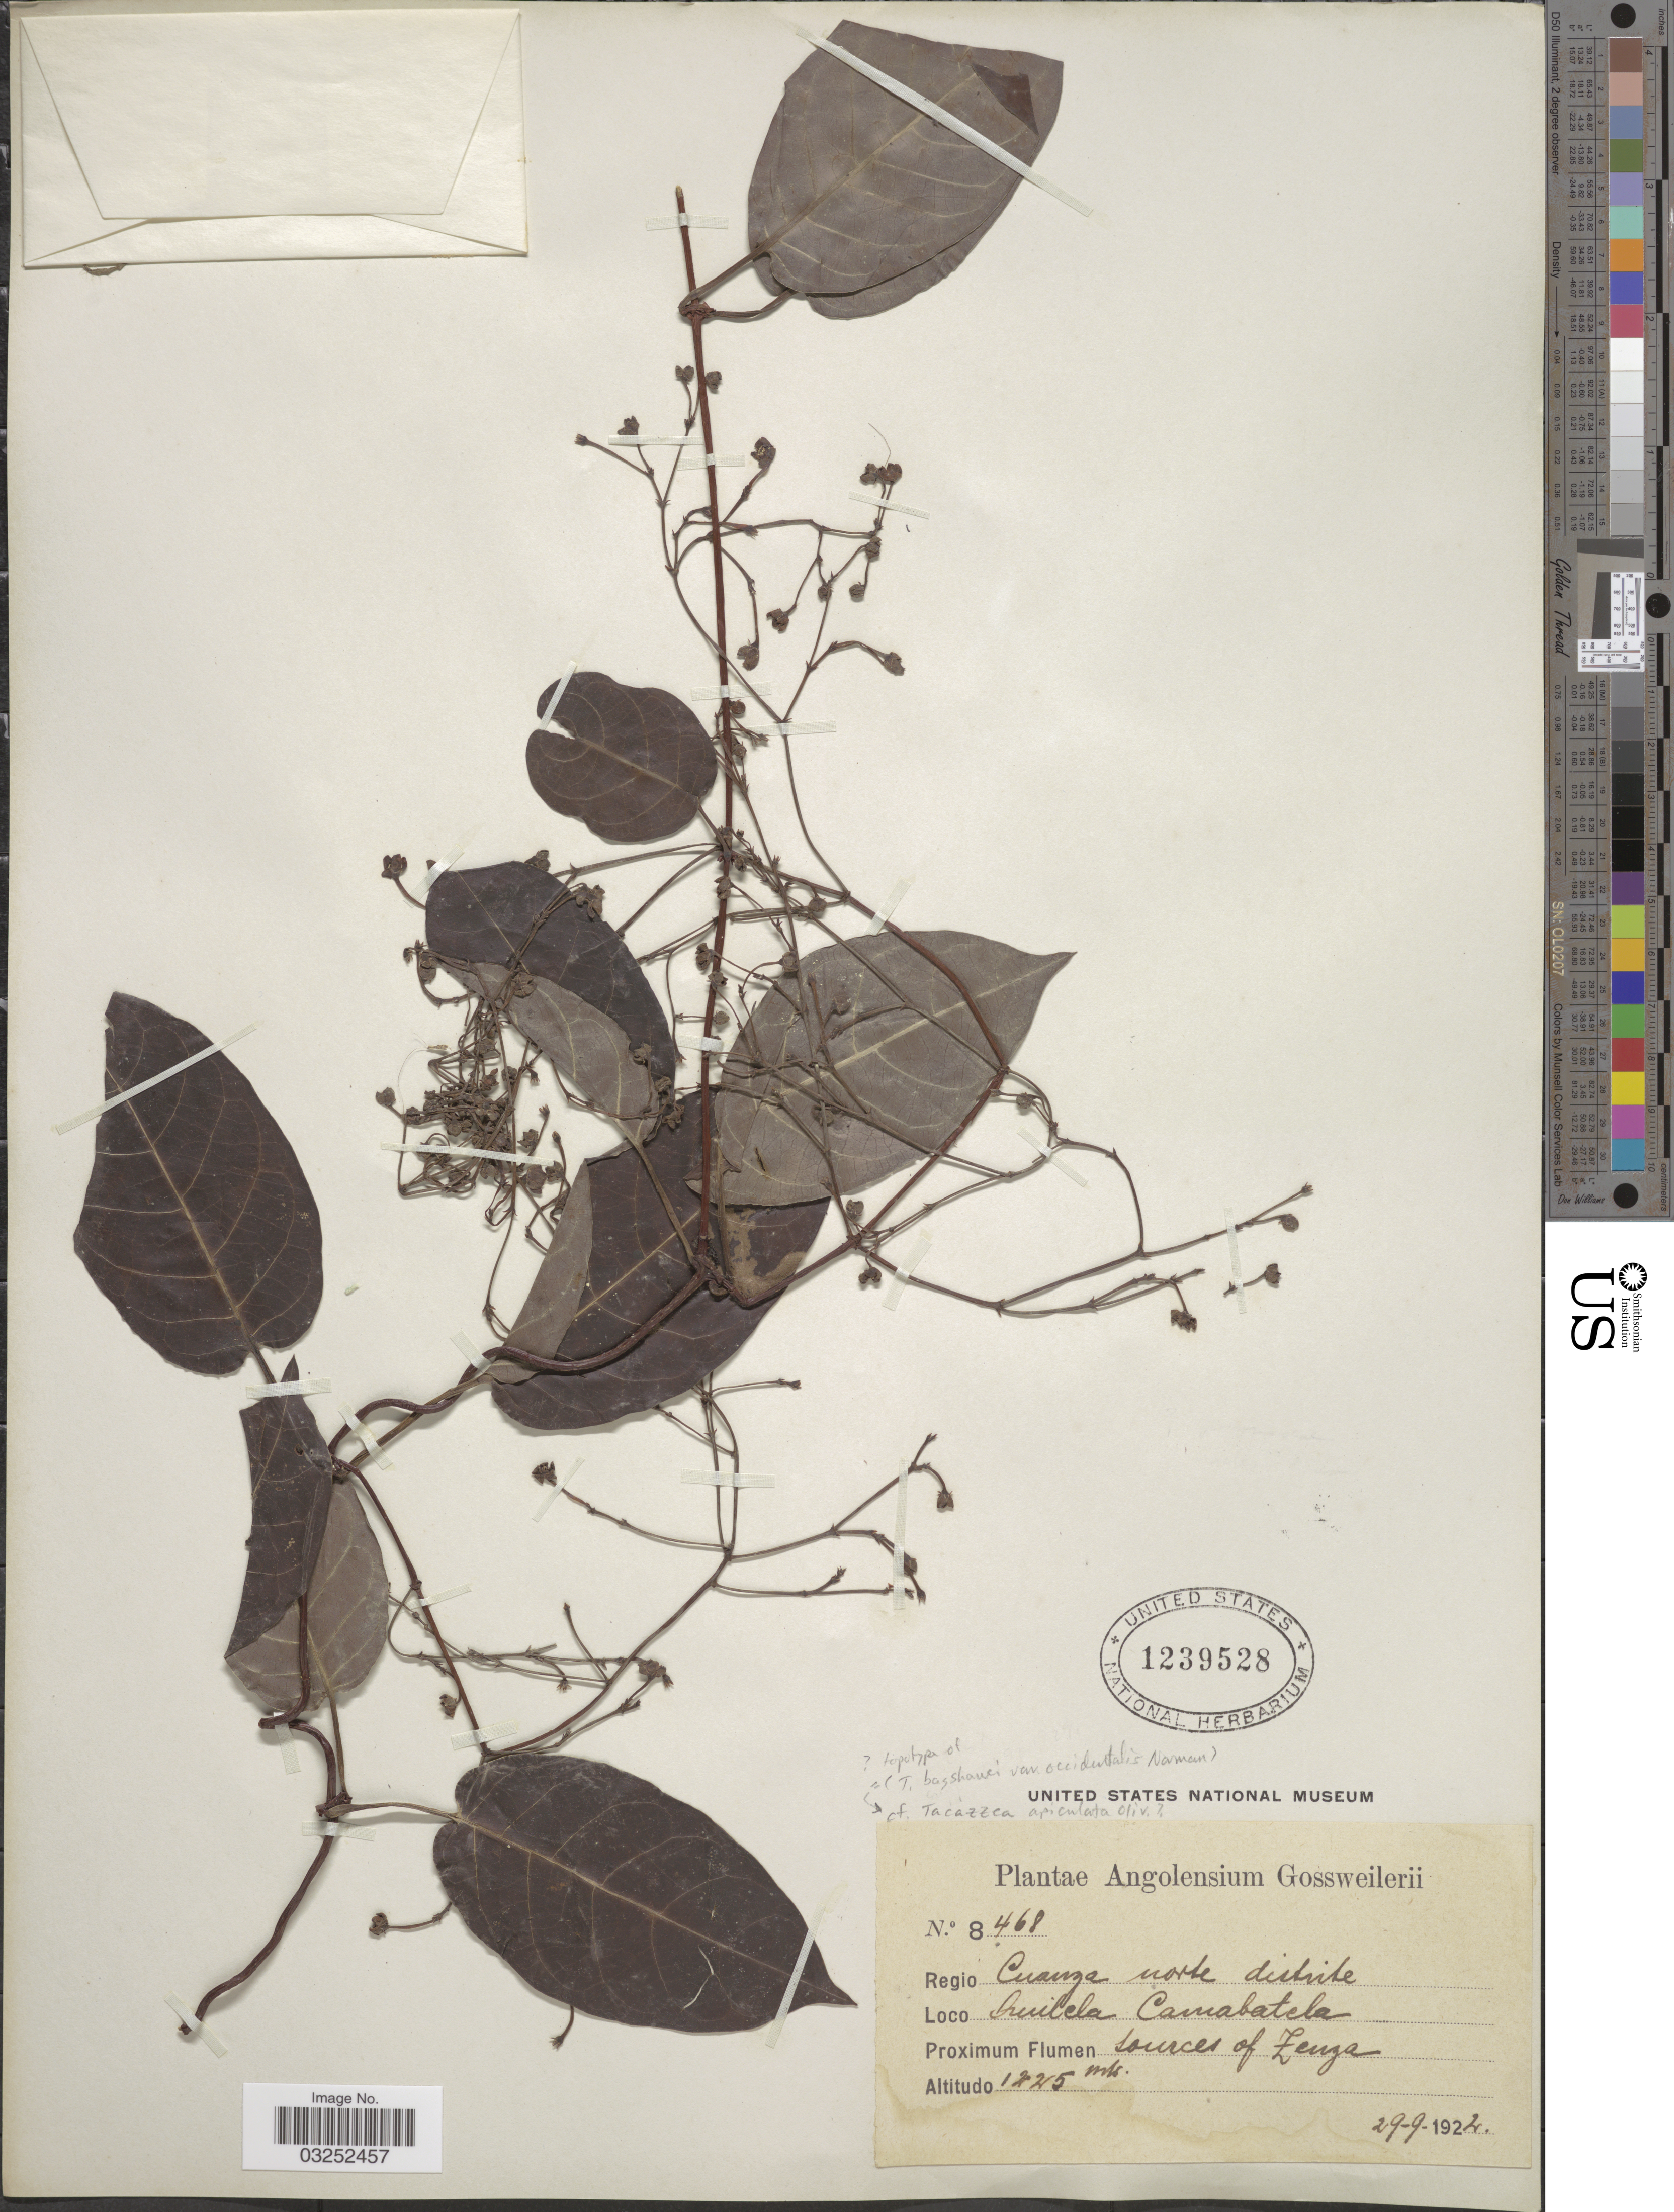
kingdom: Plantae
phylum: Tracheophyta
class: Magnoliopsida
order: Gentianales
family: Apocynaceae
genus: Tacazzea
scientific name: Tacazzea apiculata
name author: Oliv.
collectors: -. Gossweiler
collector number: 8468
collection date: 1924-09-29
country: Angola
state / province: Cuanza Norte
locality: Regio Cuanza norte distrite. Quilela Camabatela.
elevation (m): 1225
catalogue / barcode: US 1239528